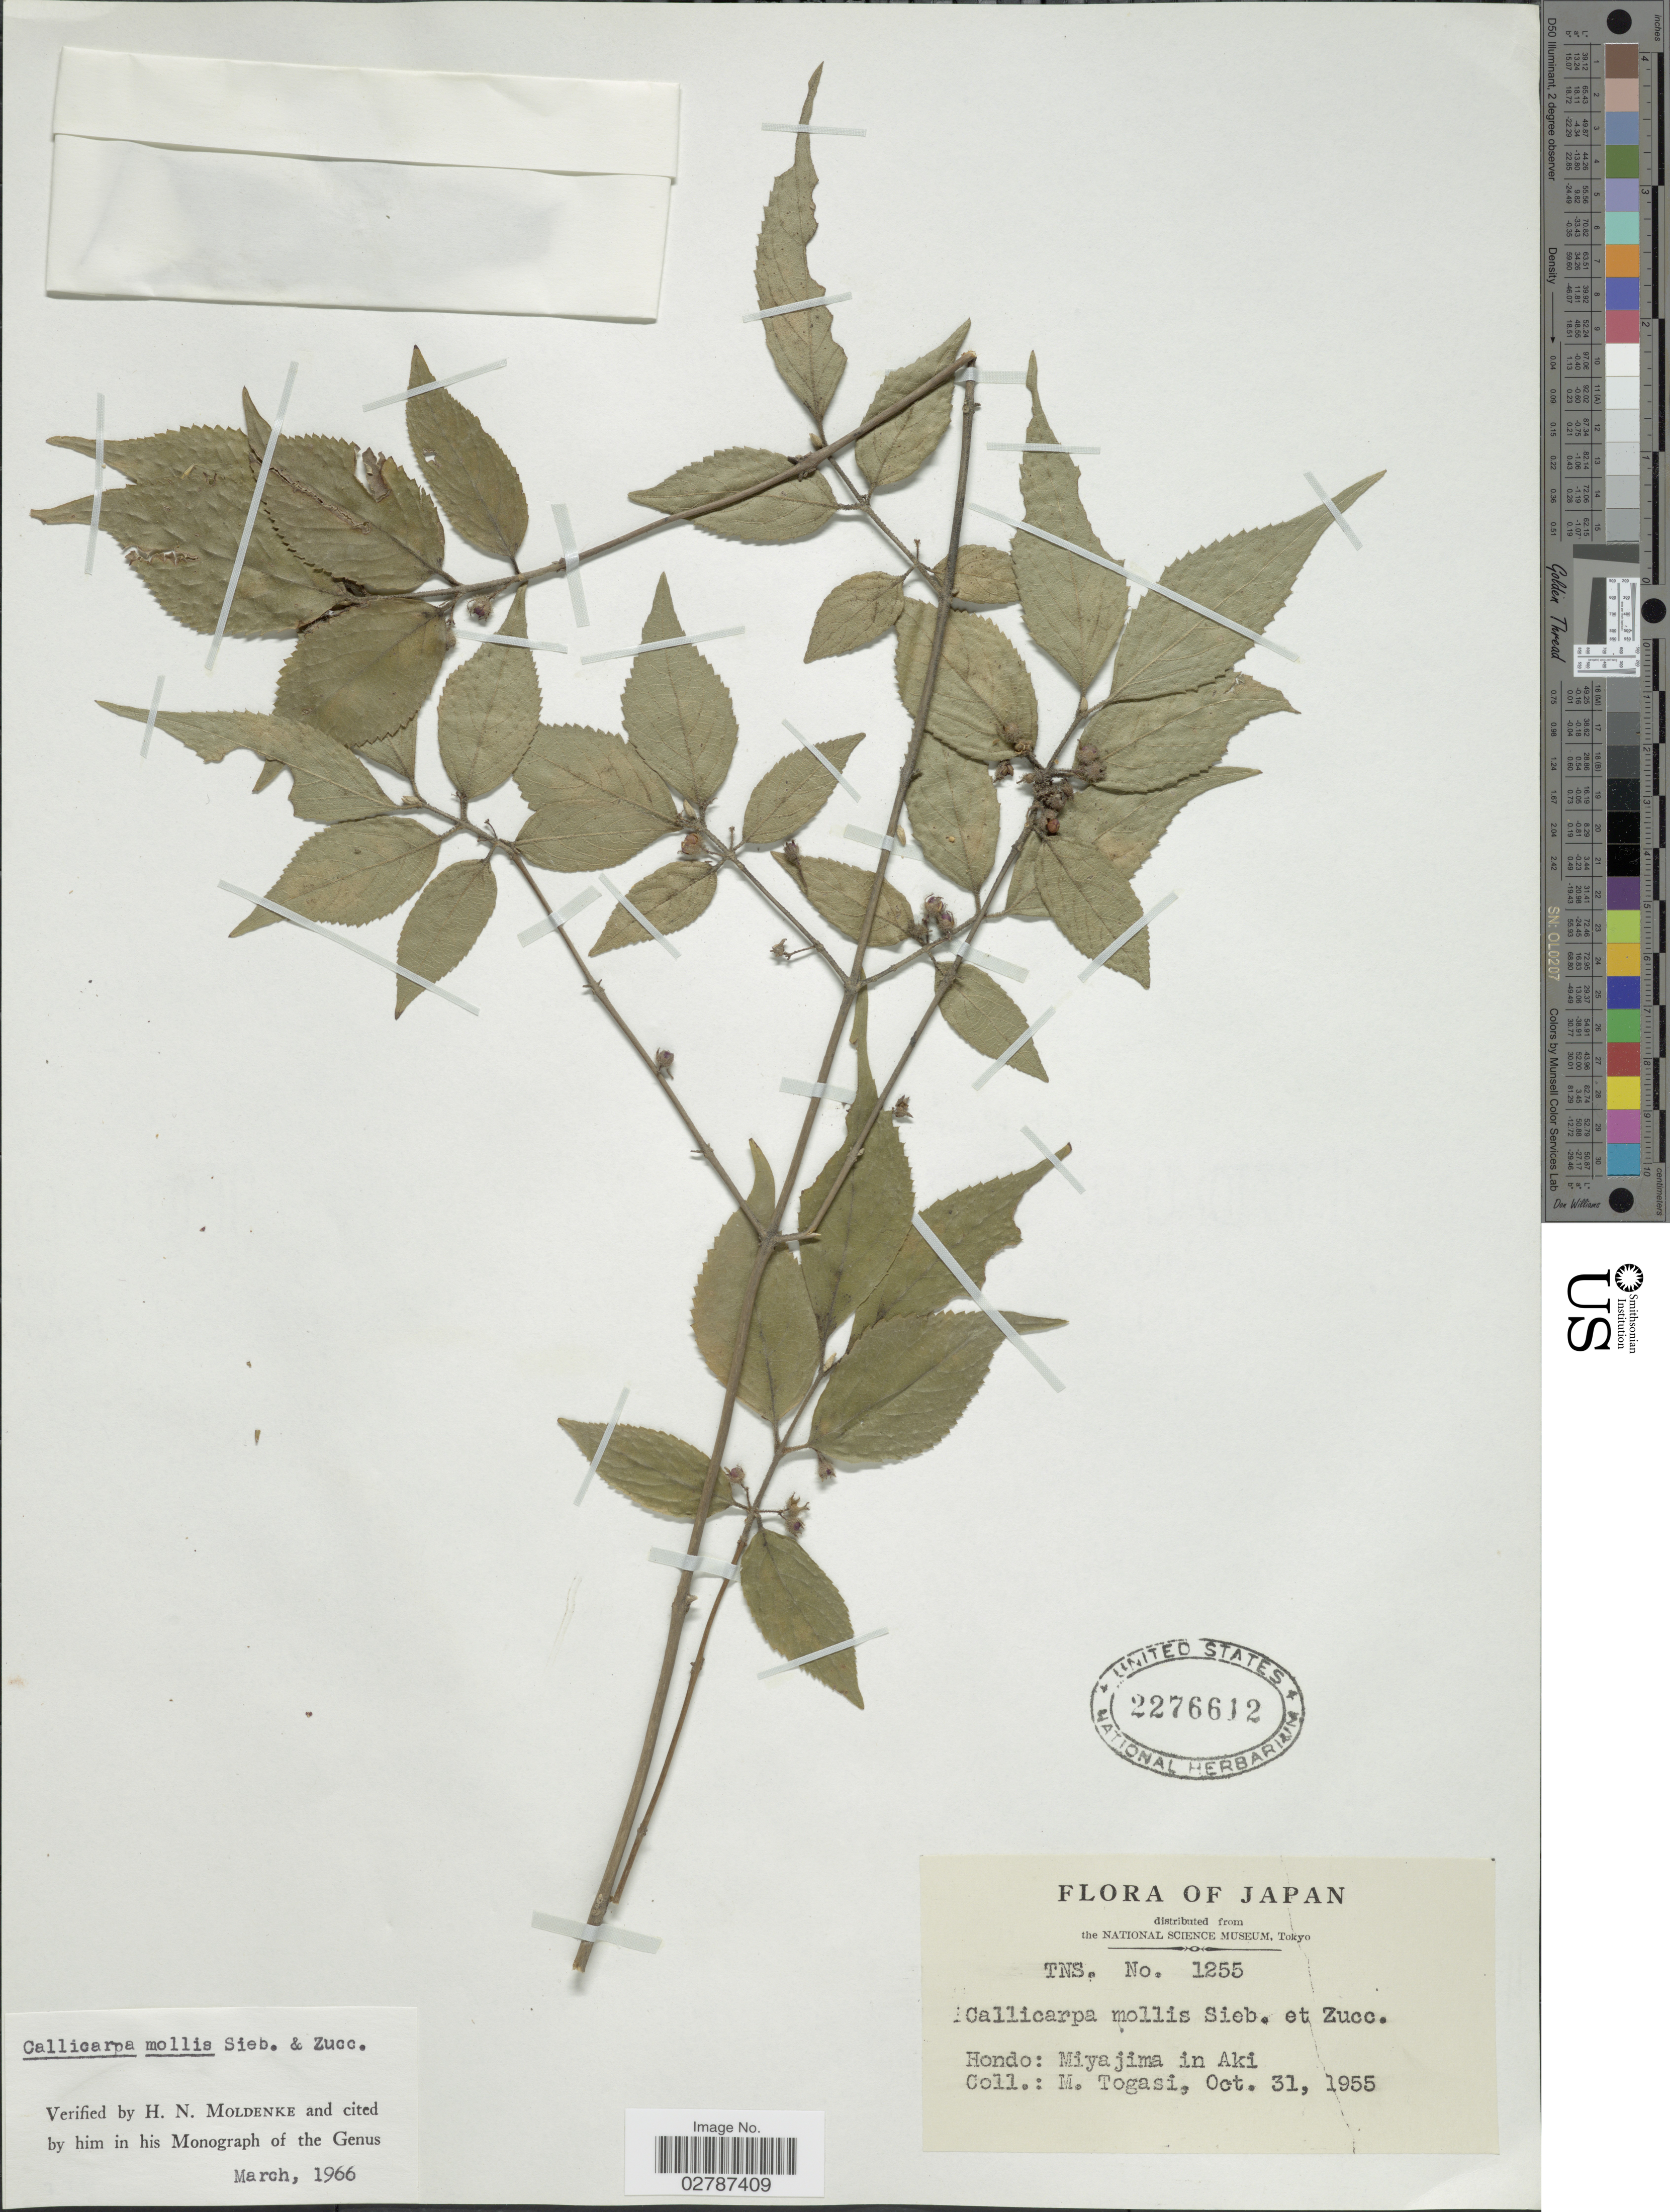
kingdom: Plantae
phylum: Tracheophyta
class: Magnoliopsida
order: Lamiales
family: Lamiaceae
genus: Callicarpa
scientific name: Callicarpa mollis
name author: Siebold & Zucc.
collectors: M. Togasi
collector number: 1255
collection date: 1955-10-31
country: Japan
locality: Hondo: Miyajima in Aki.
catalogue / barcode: US 2276612